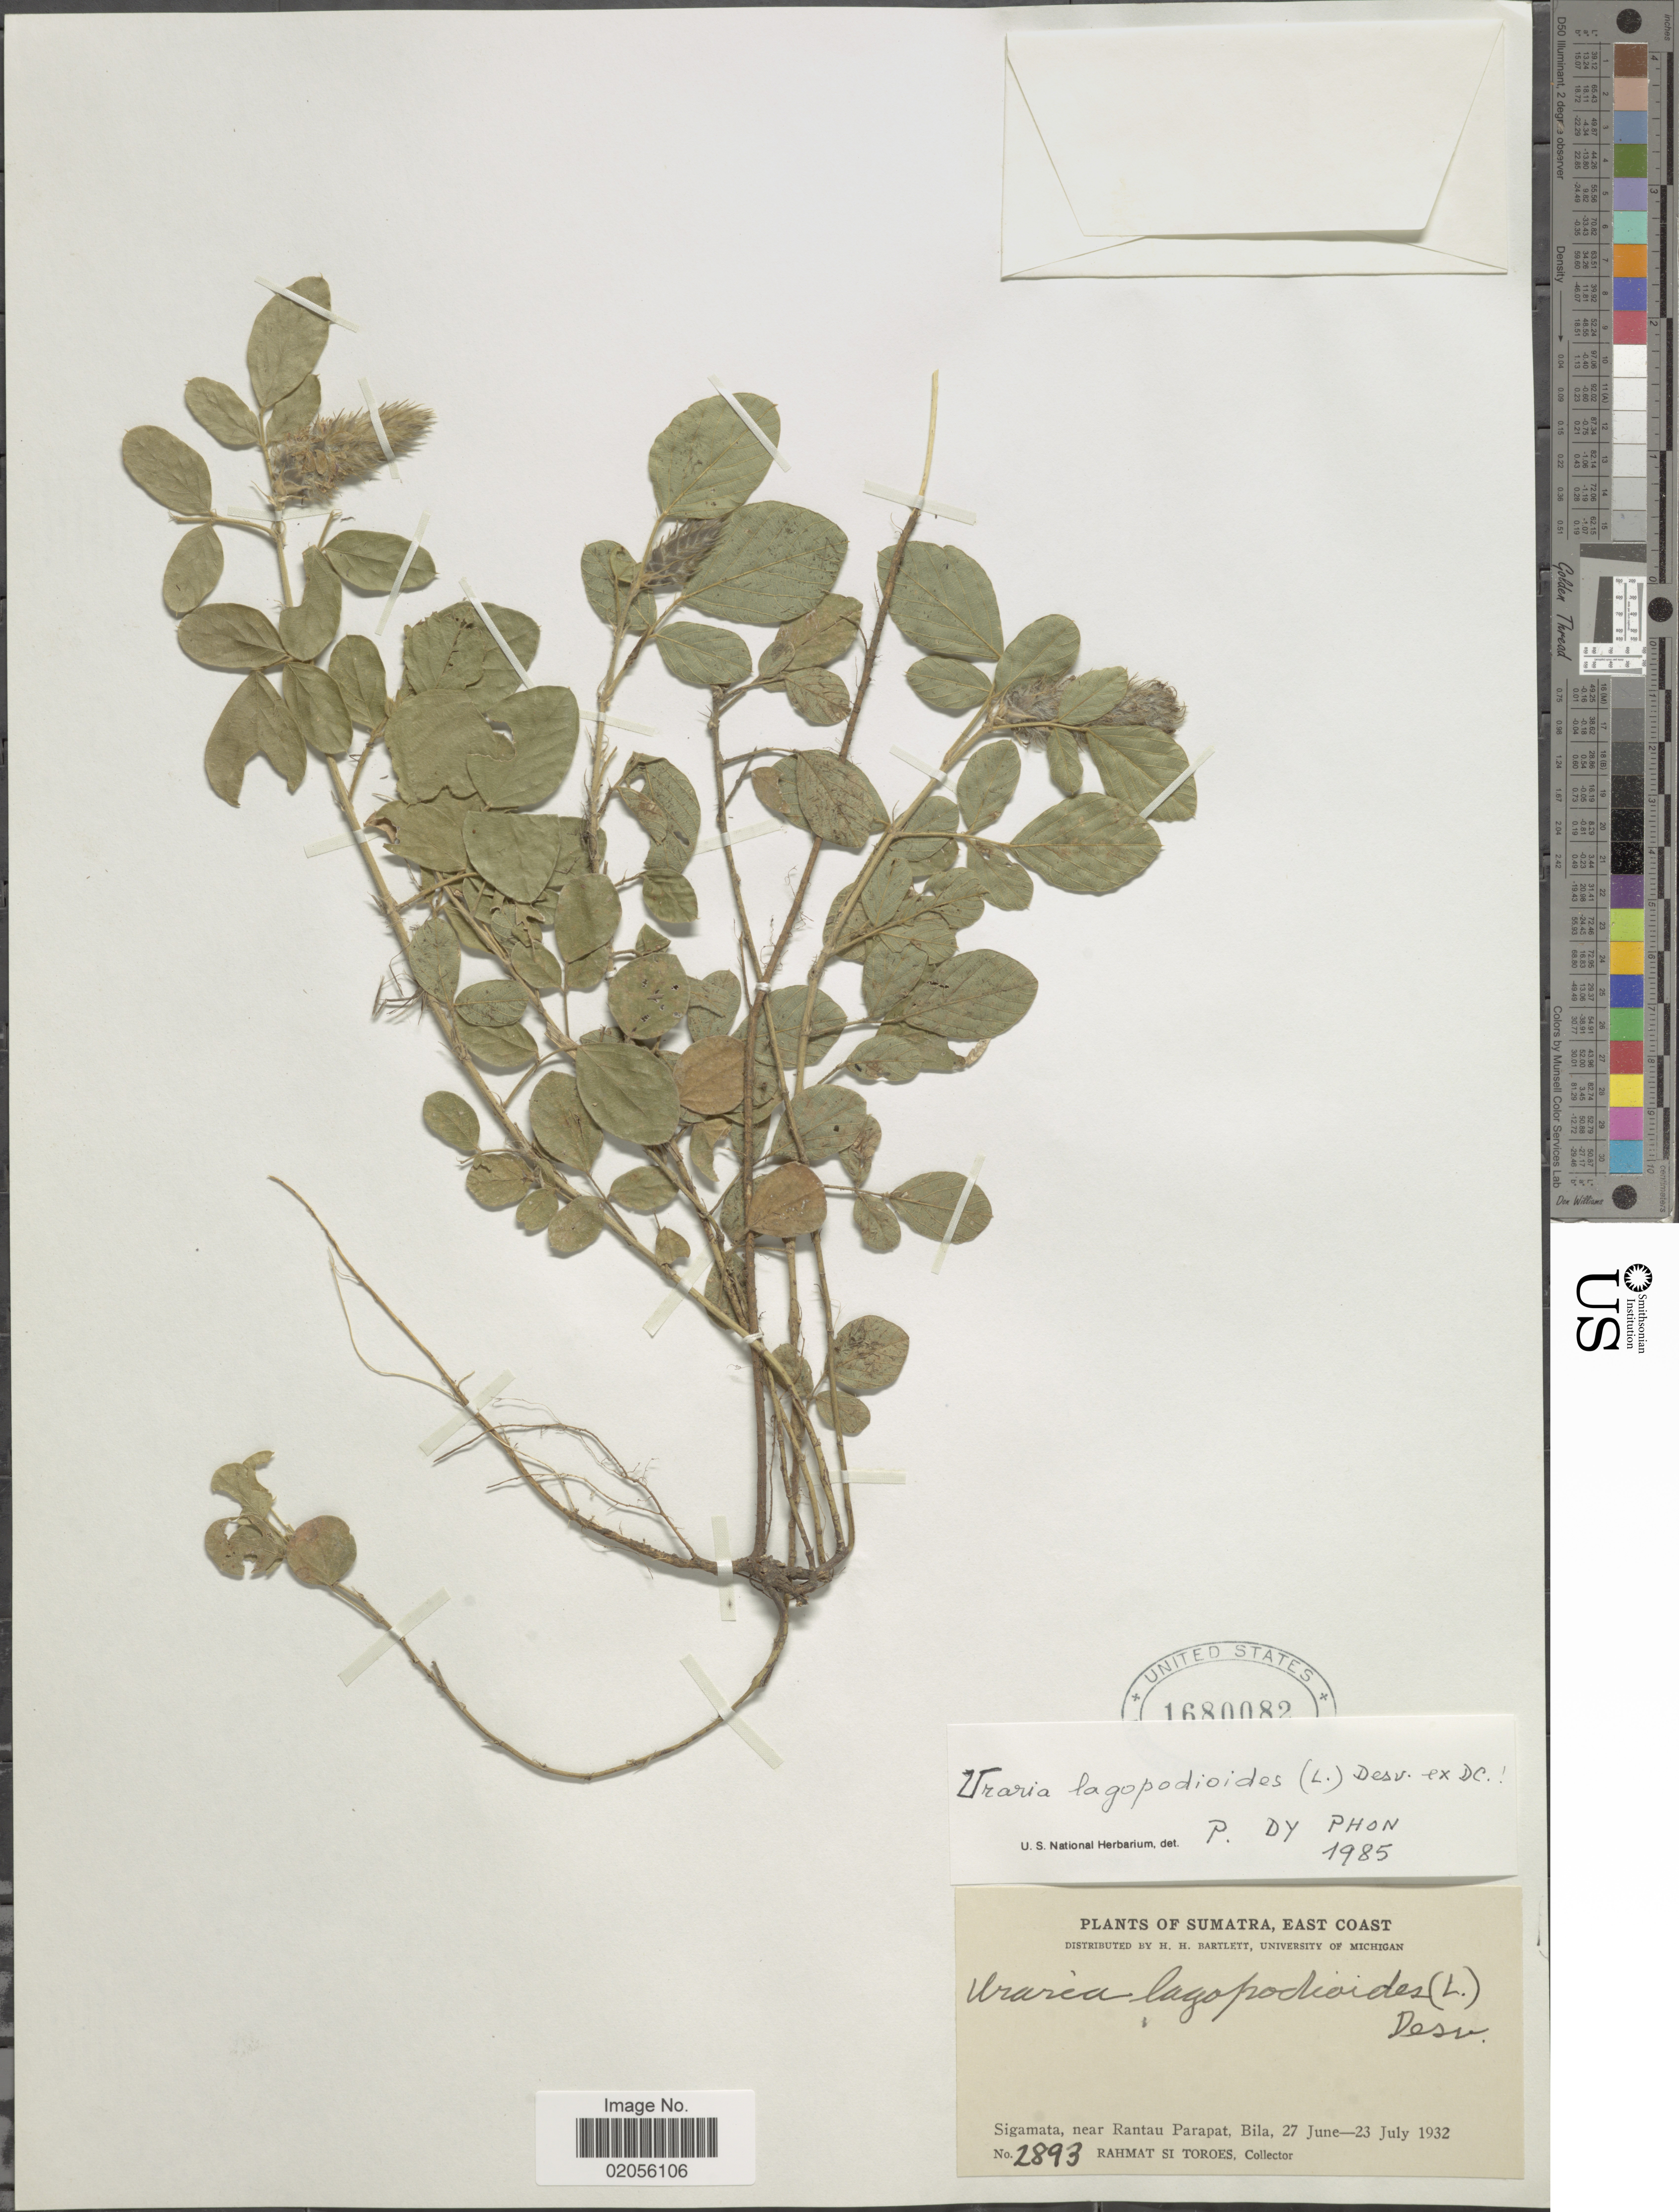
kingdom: Plantae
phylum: Tracheophyta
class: Magnoliopsida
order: Fabales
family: Fabaceae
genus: Uraria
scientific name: Uraria lagopodioides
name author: (L.) Desv. ex DC.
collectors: Rahmat Si Boeea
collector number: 2893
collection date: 1932-06-27/1932-07-23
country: Indonesia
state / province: Sumatra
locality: East Coast. Sigamata, near Rantau Parapat, Bila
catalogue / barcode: US 1680082